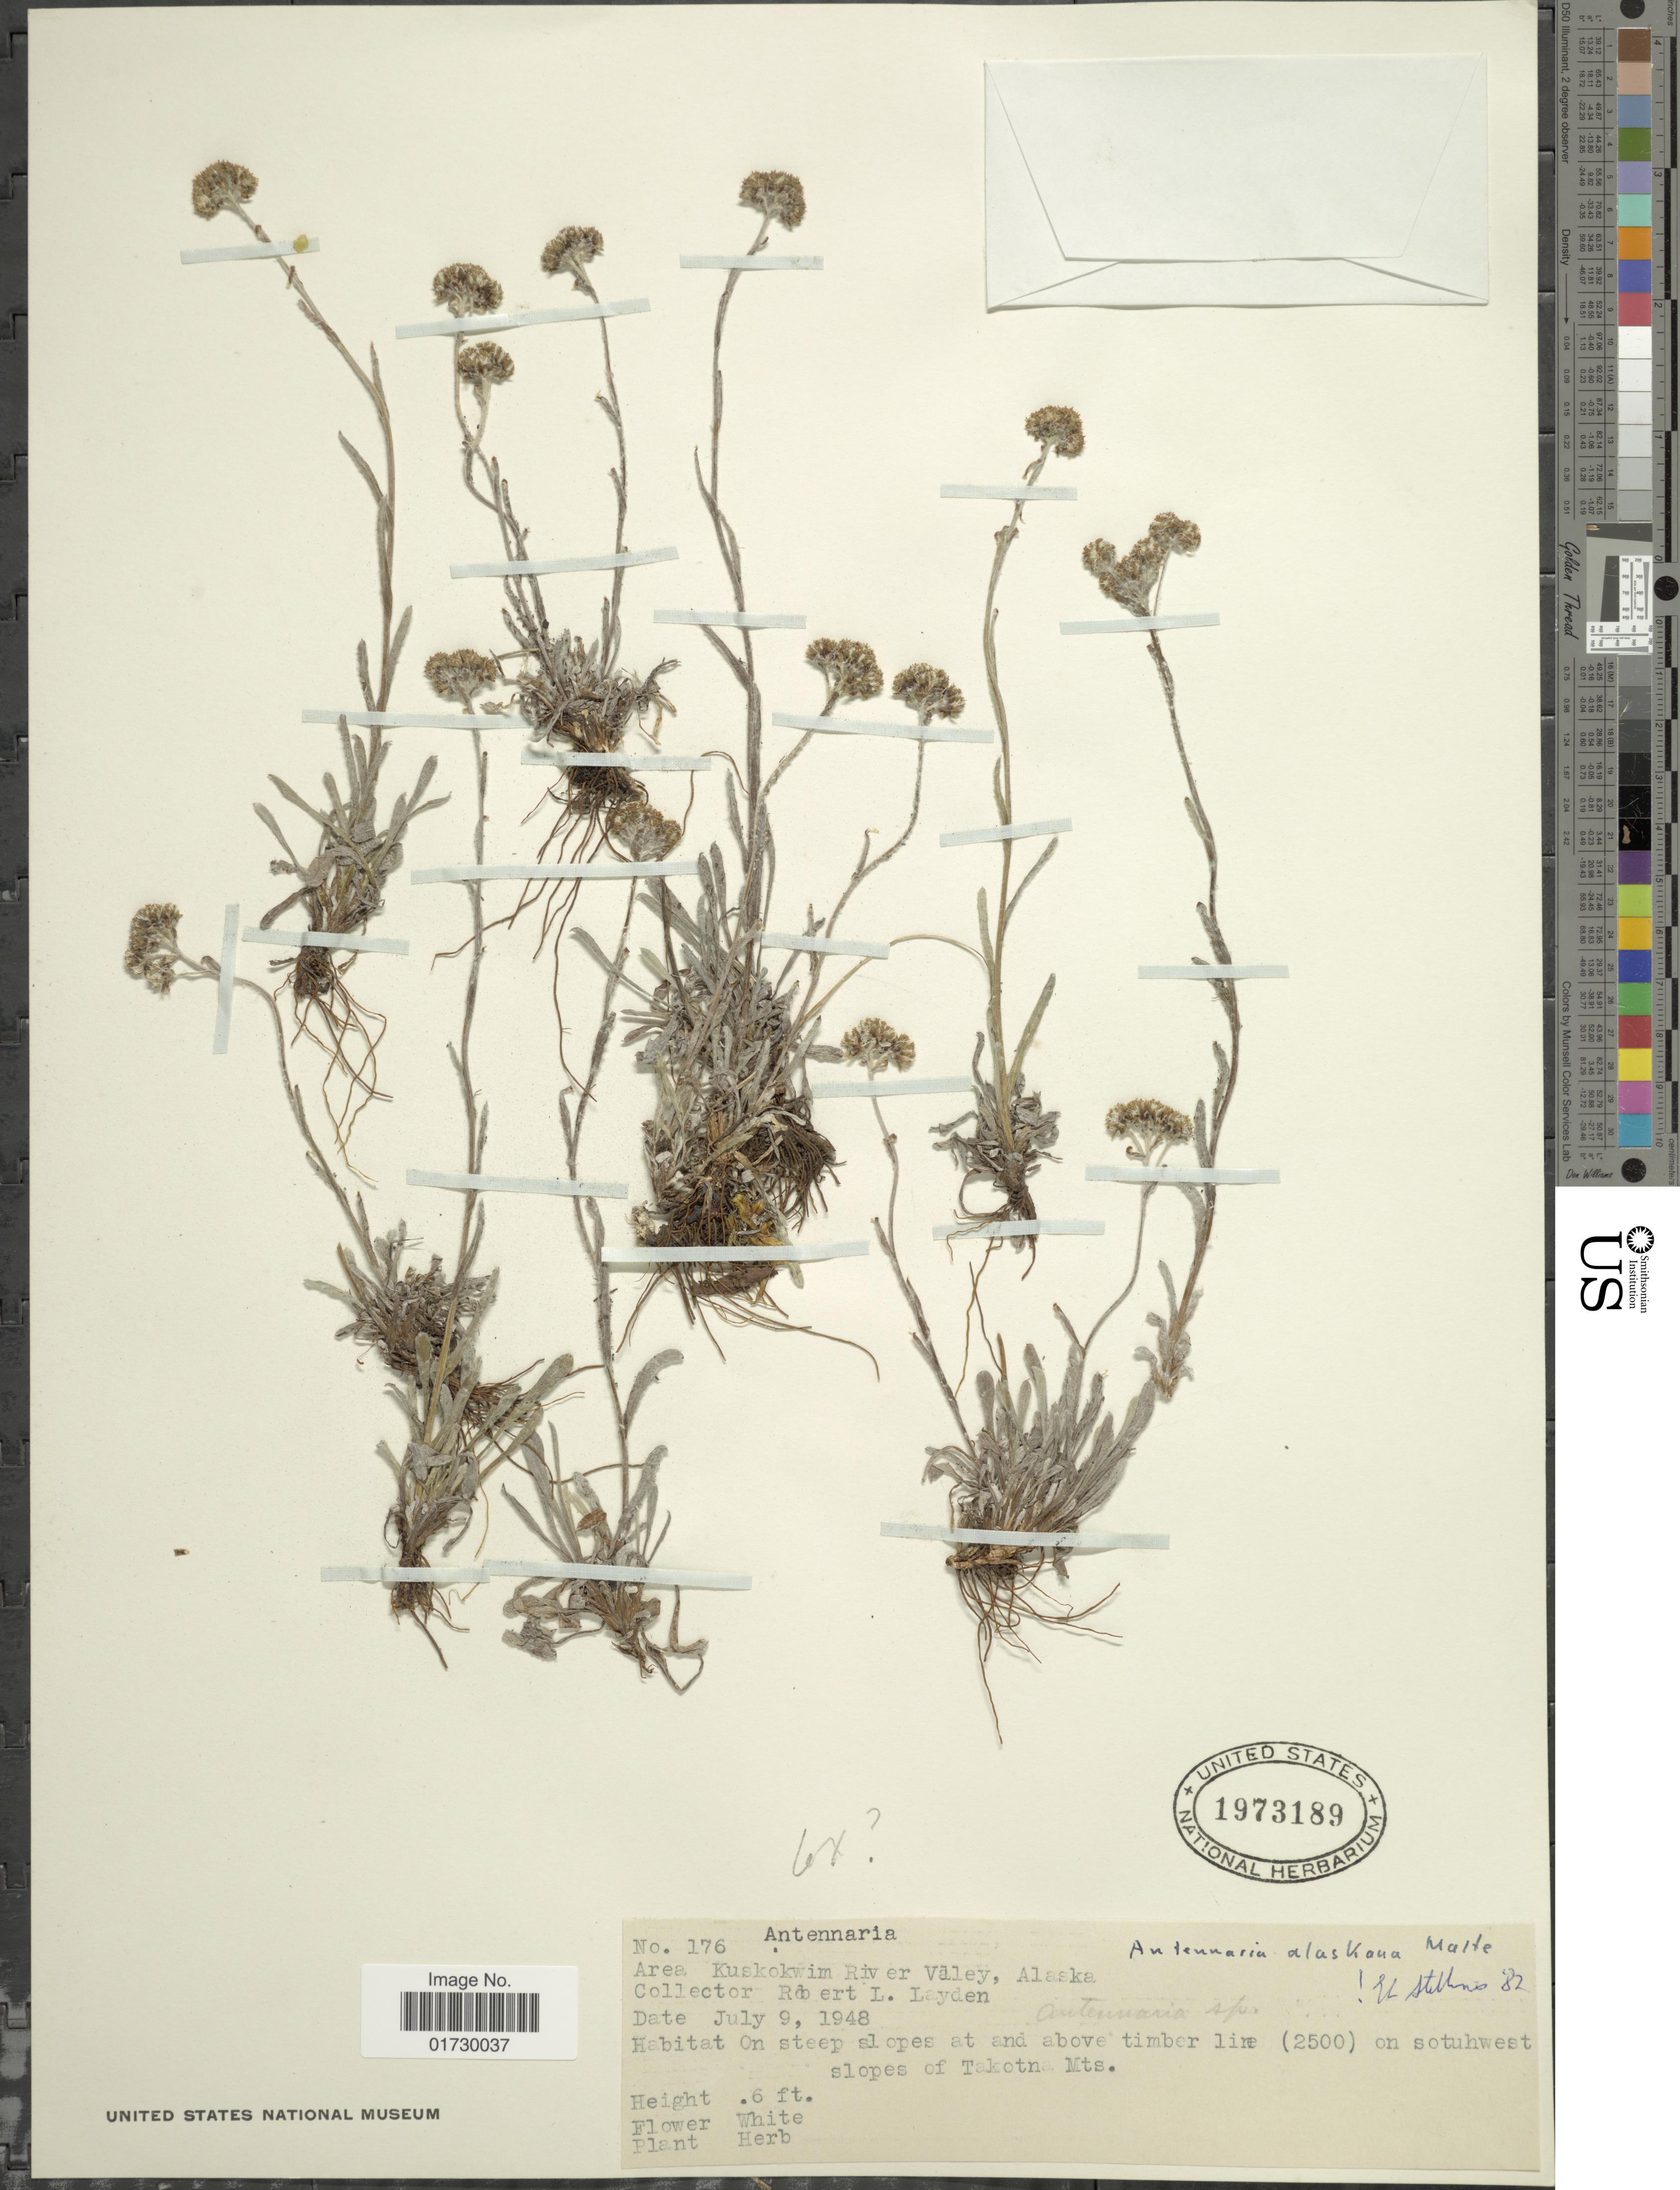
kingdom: Plantae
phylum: Tracheophyta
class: Magnoliopsida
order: Asterales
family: Asteraceae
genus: Antennaria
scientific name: Antennaria alaskana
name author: Malte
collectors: R. Layden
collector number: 176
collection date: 1948-07-09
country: United States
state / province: Alaska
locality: Area Kuskokwim River Valley, Alaska, steep slopes at and abov timber line on southwest slopes of Takotna mts.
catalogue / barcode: US 1973189